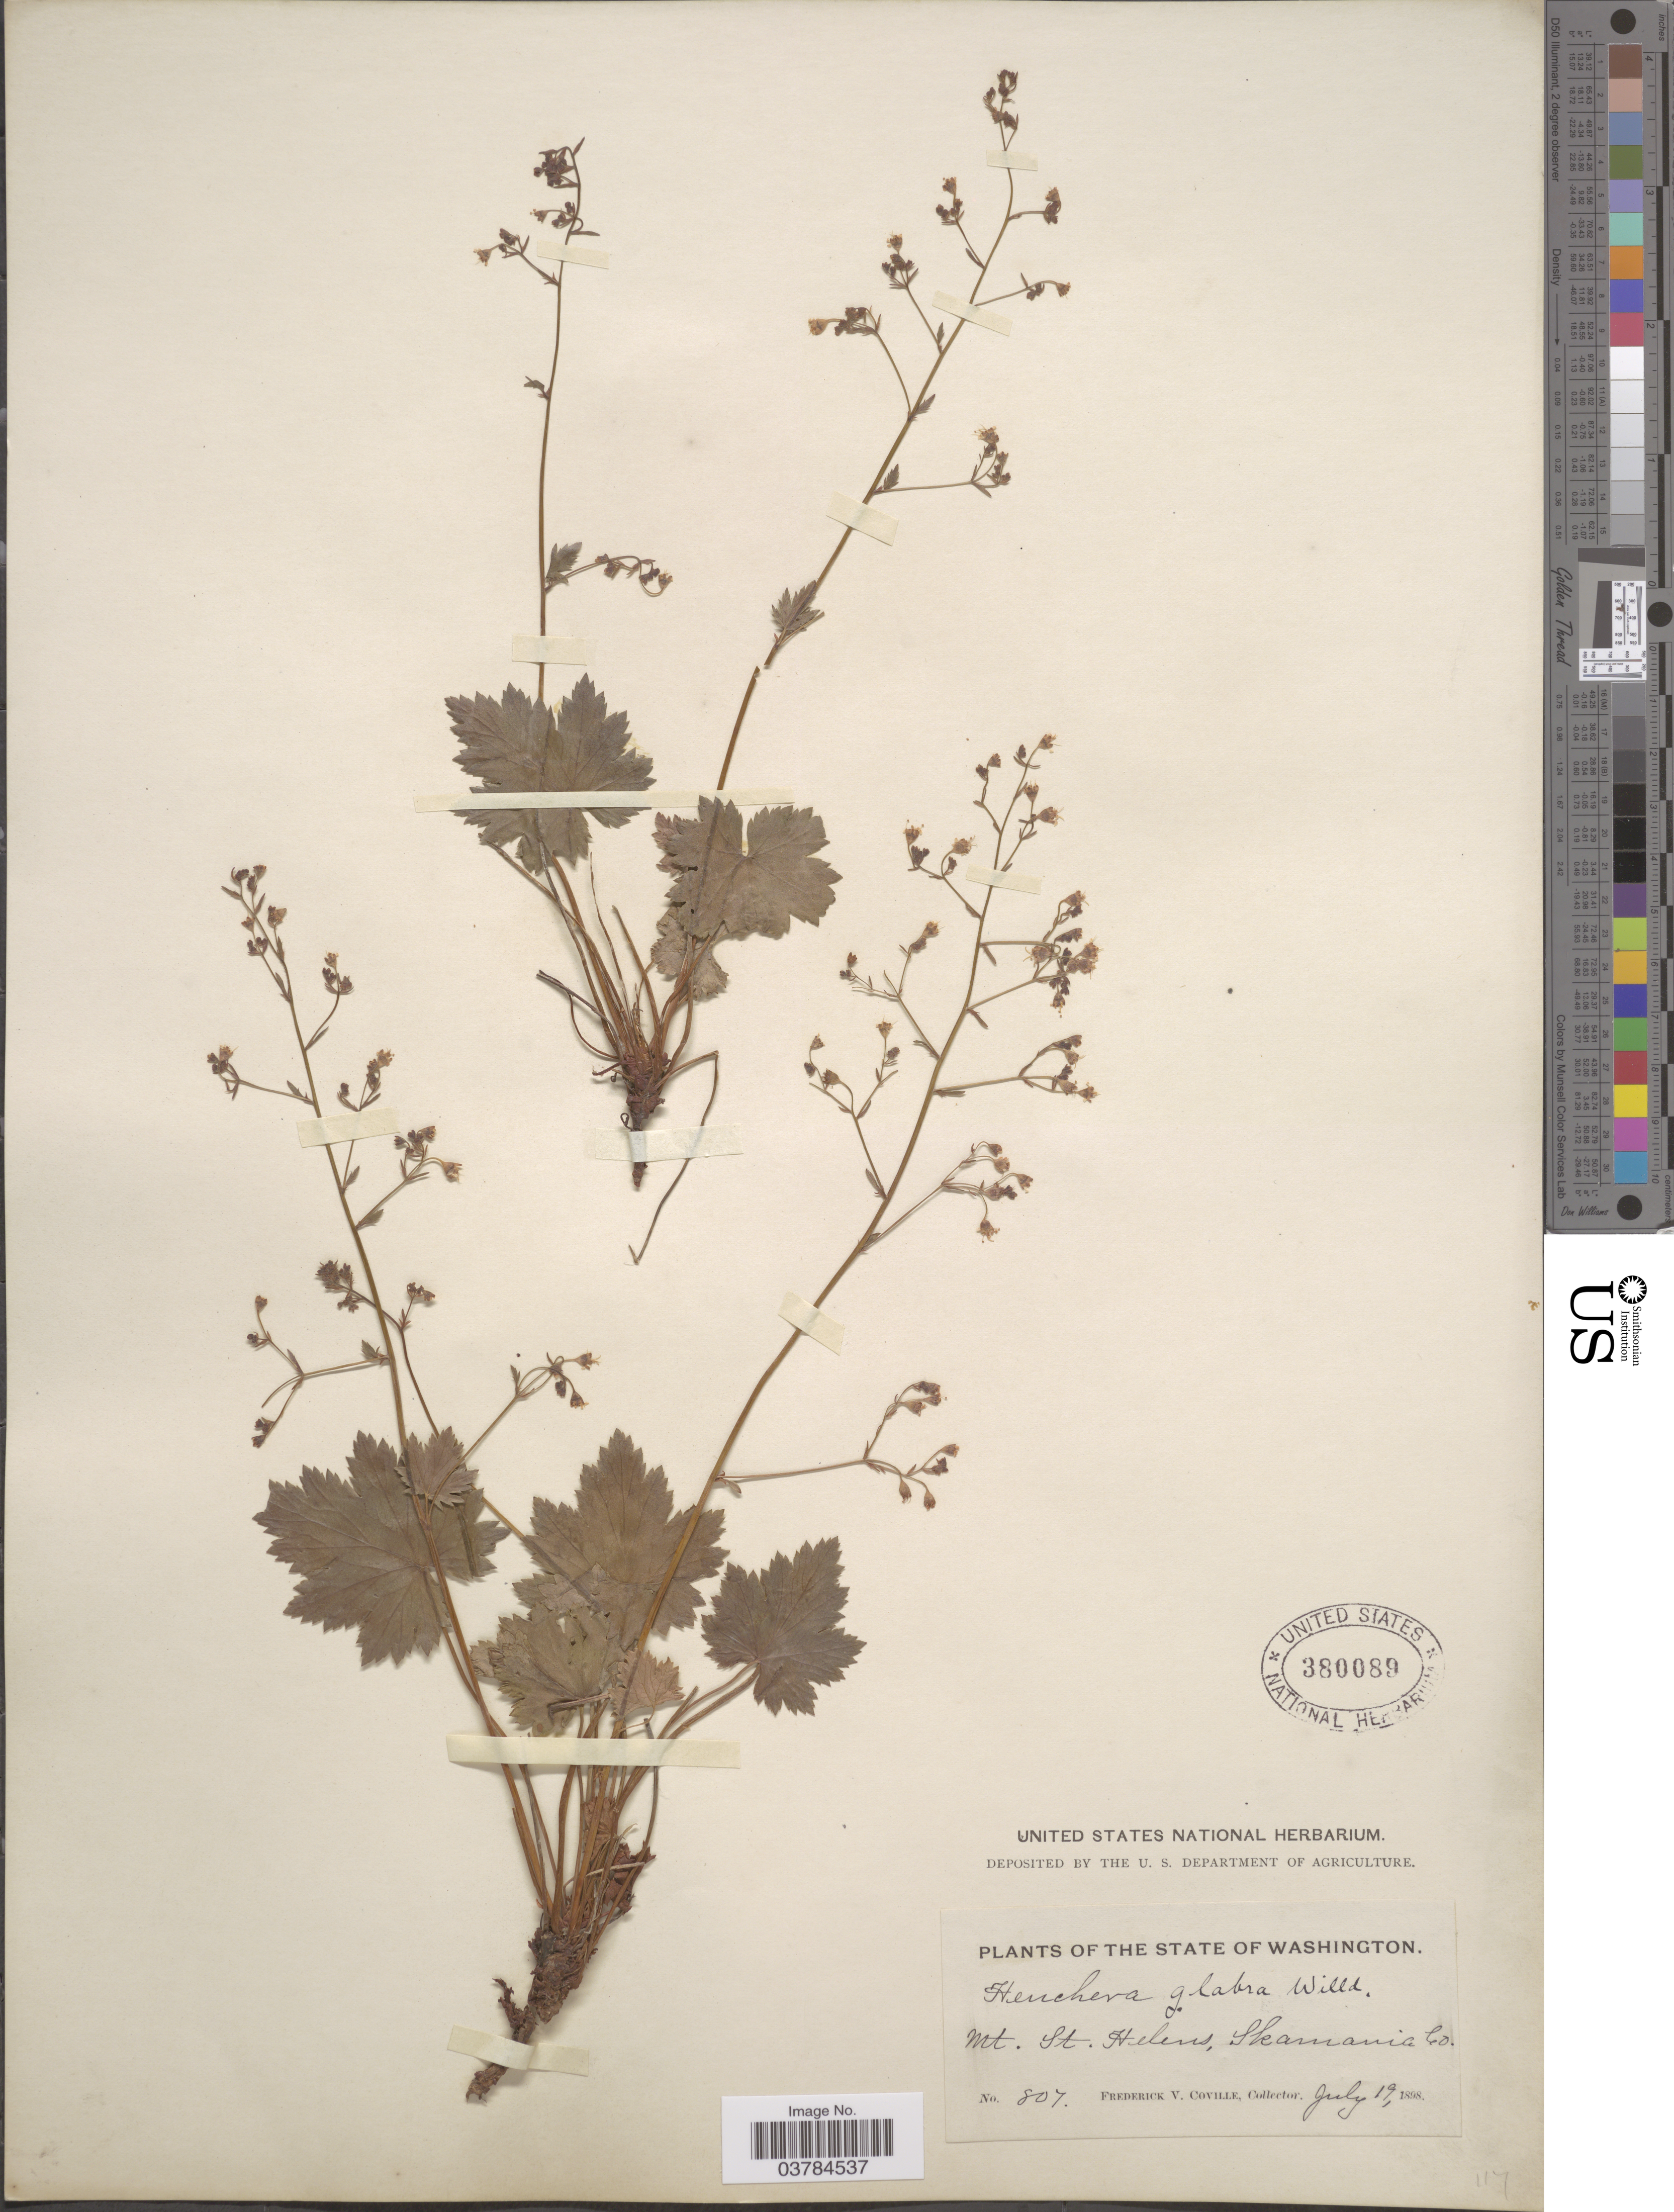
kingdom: Plantae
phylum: Tracheophyta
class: Magnoliopsida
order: Saxifragales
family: Saxifragaceae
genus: Heuchera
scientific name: Heuchera glabra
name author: Willd. ex Roem. & Schult.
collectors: F. V. Coville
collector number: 807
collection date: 1898-07-19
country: United States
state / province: Washington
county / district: Skamania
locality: Mt. St. Helens, Skamania Co.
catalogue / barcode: US 380089